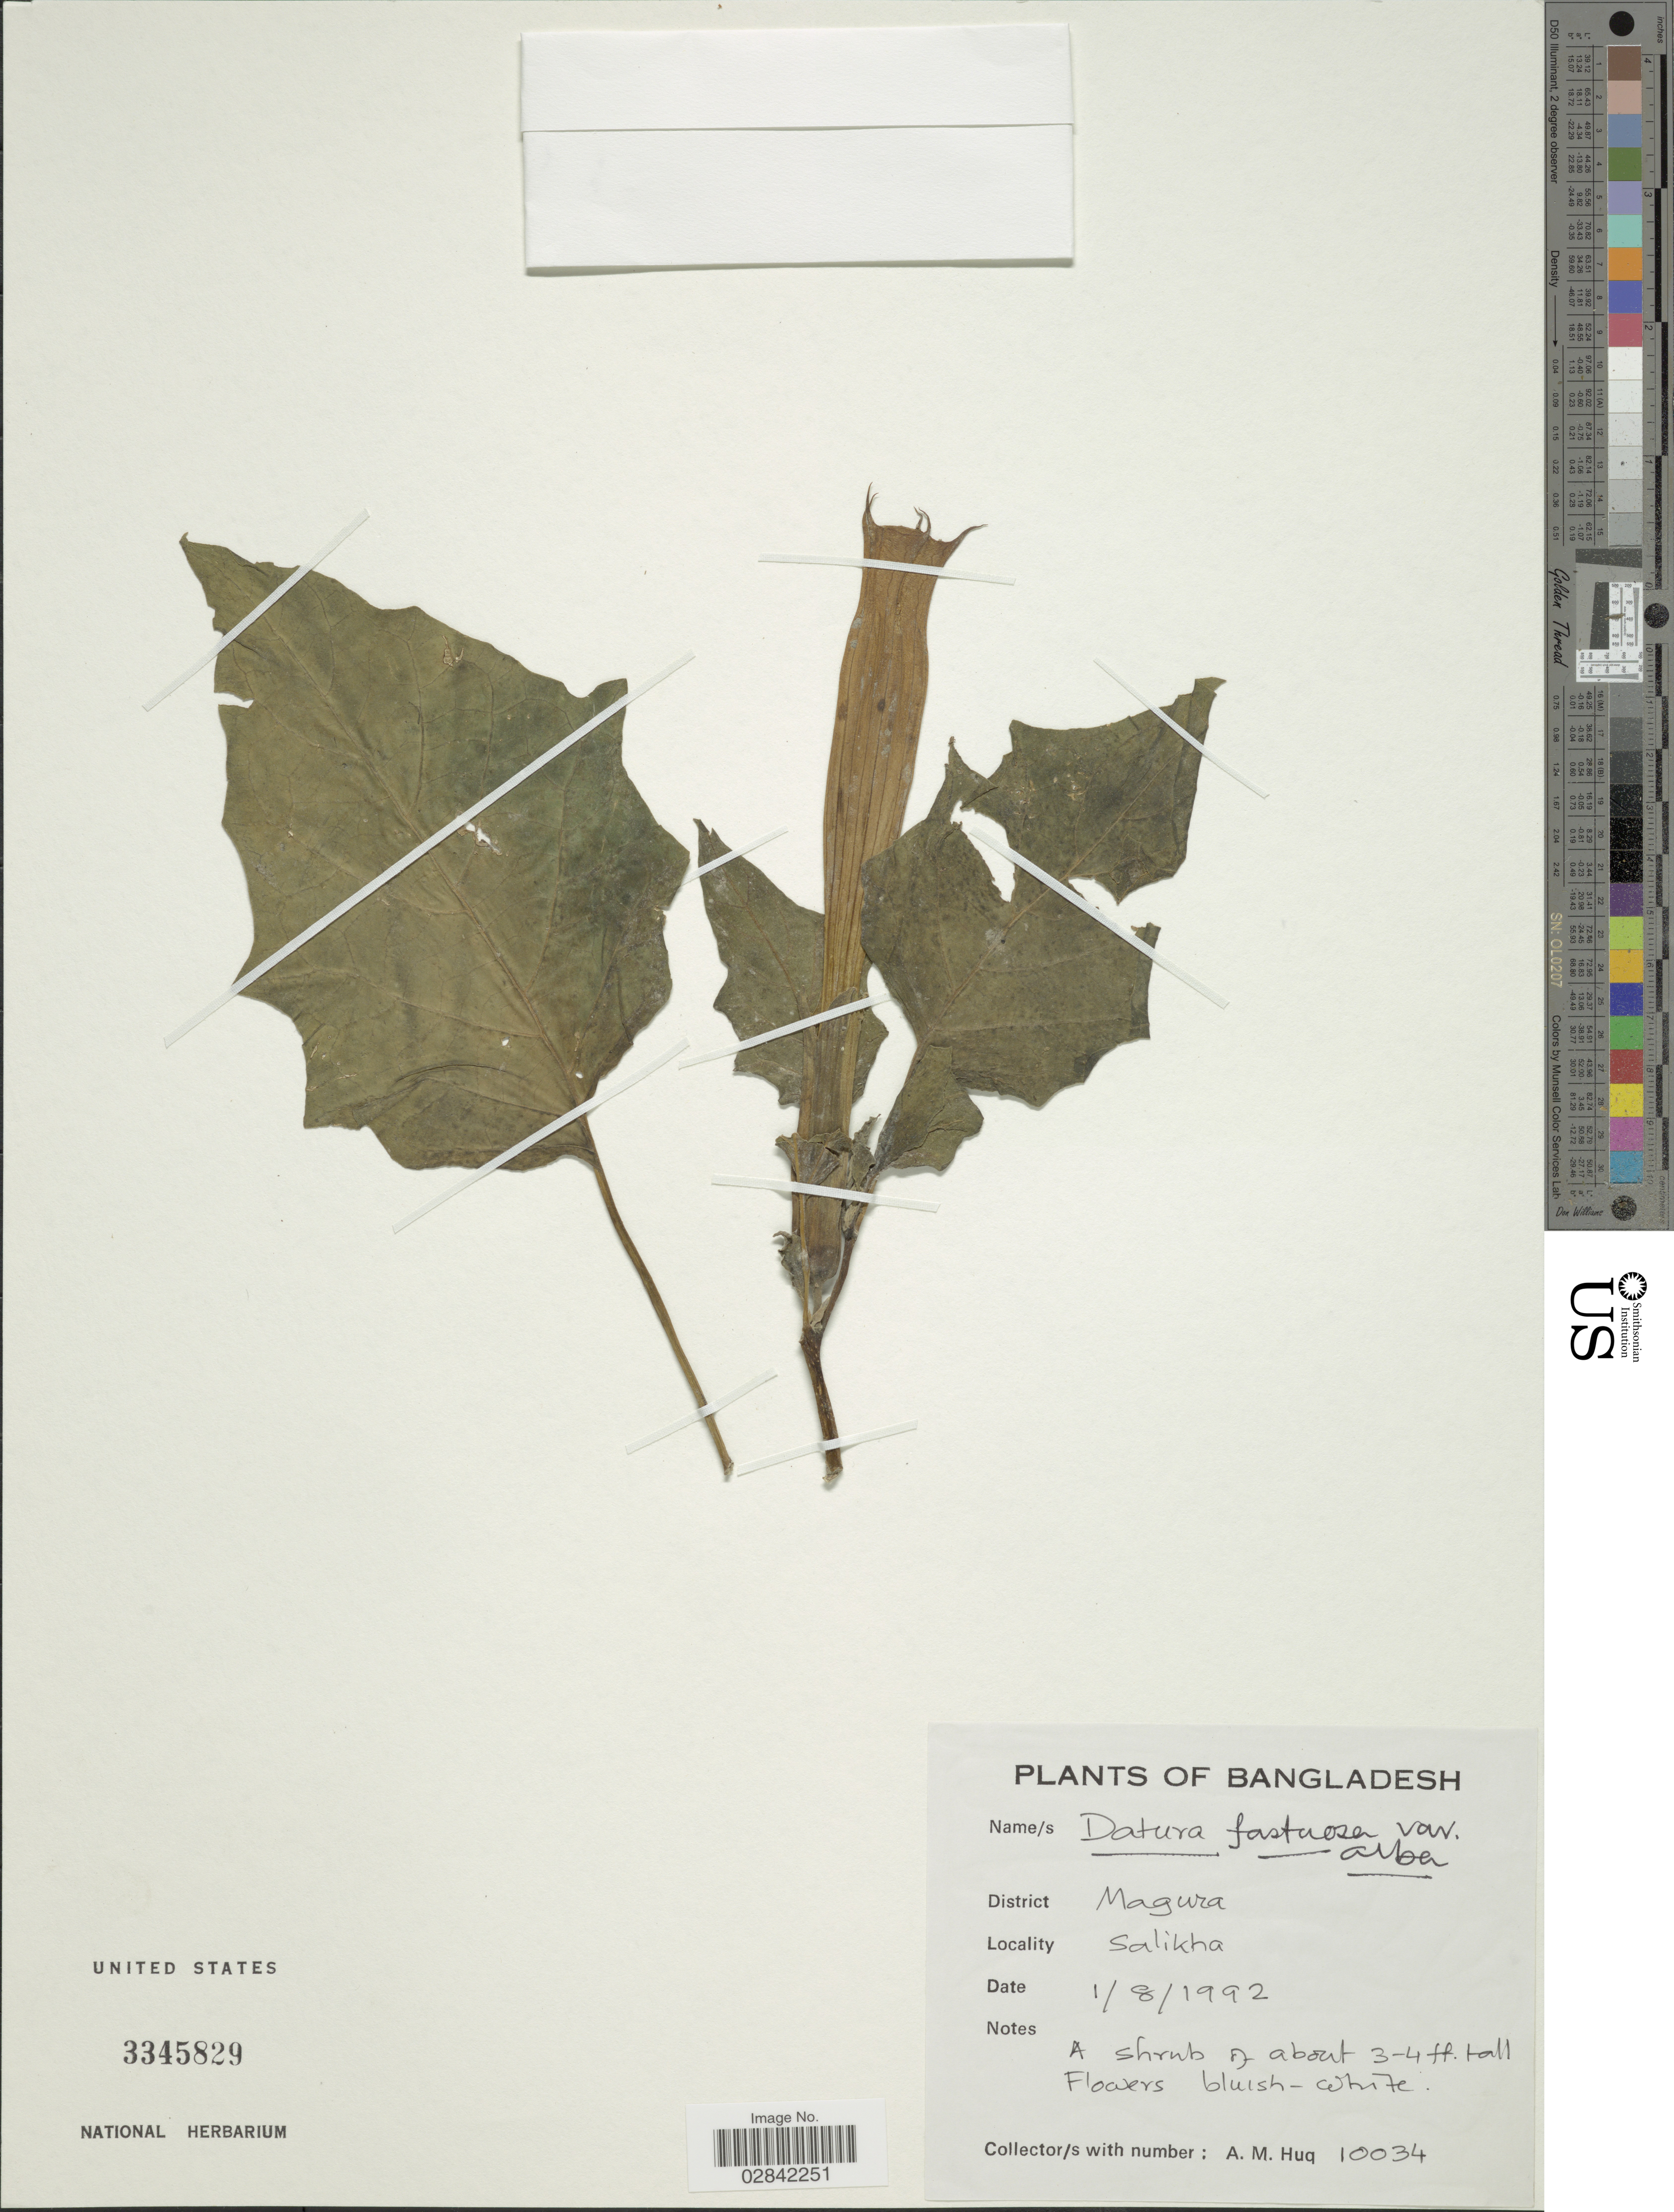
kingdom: Plantae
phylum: Tracheophyta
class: Magnoliopsida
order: Solanales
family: Solanaceae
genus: Datura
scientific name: Datura fastuosa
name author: L.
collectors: A. M. Huq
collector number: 10034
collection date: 1992-08-01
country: Bangladesh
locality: District Magura, Salikha.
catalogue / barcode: US 3345829